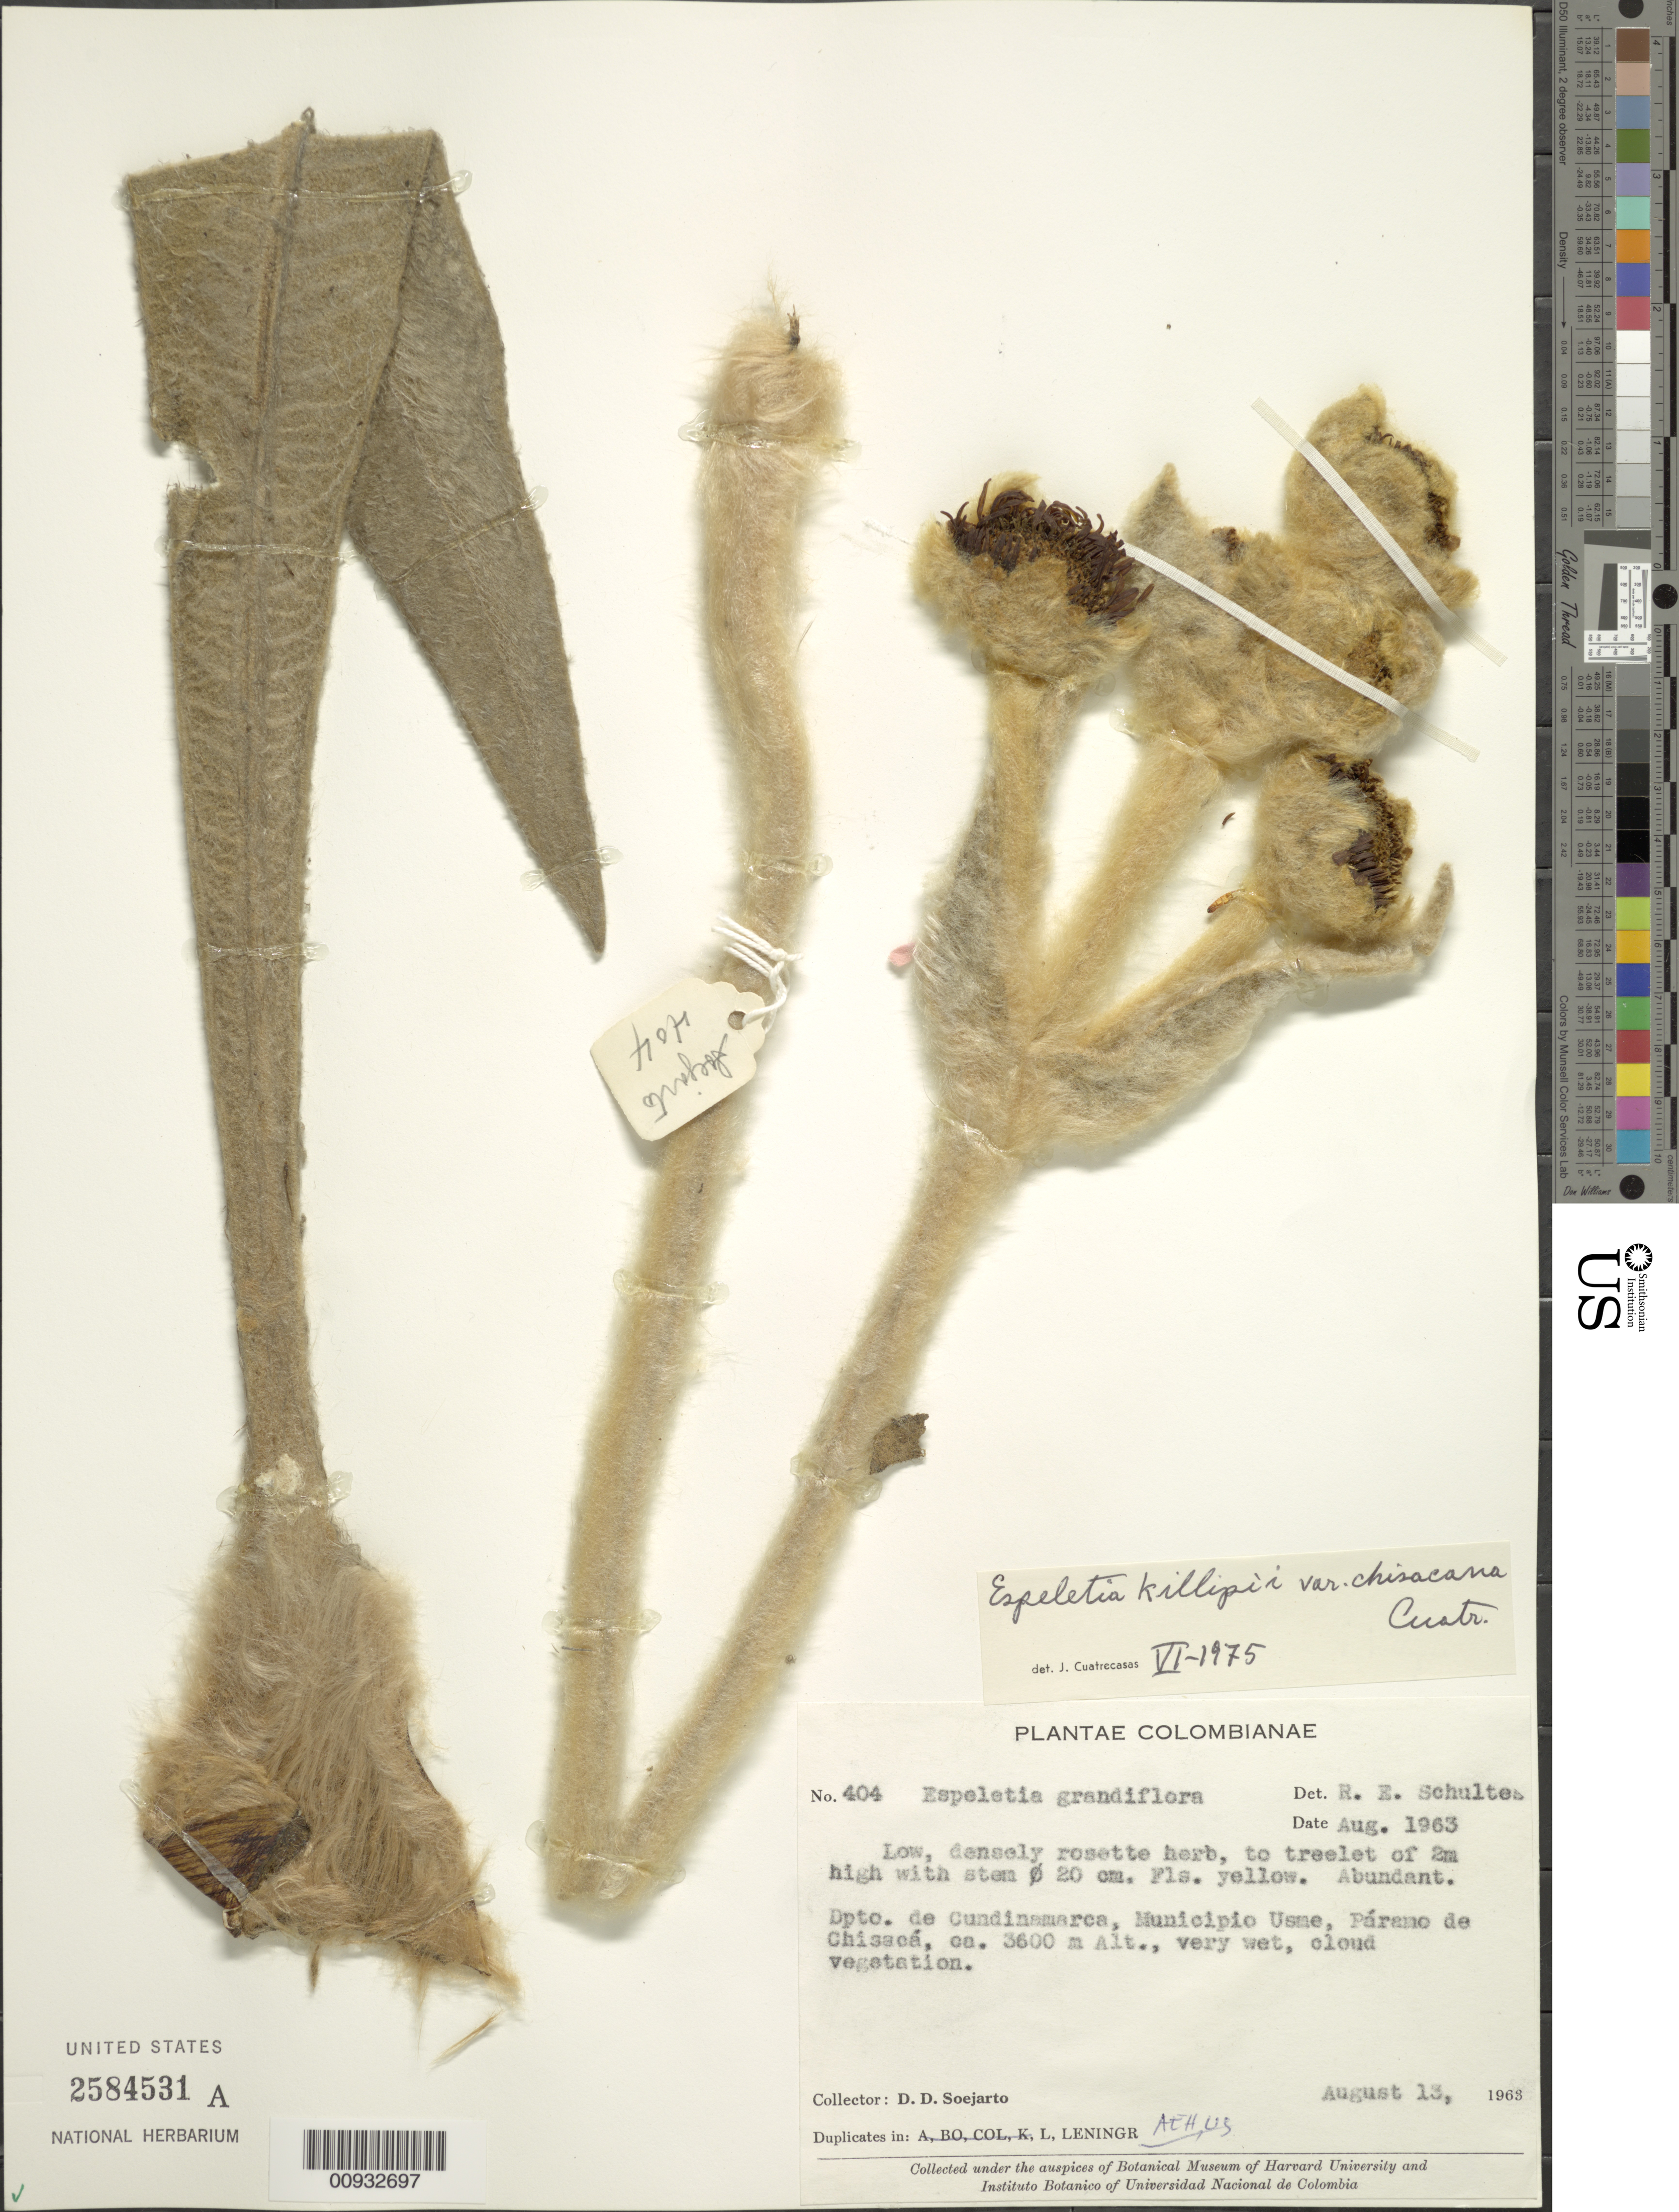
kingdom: Plantae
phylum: Tracheophyta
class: Magnoliopsida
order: Asterales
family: Asteraceae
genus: Espeletia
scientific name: Espeletia killipii var. chisacana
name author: Cuatrec.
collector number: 404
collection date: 1963-08-13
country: Colombia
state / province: Cundinamarca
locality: Municipio Usme, Paramo de Chisaca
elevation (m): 3600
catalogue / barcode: US 2584531A